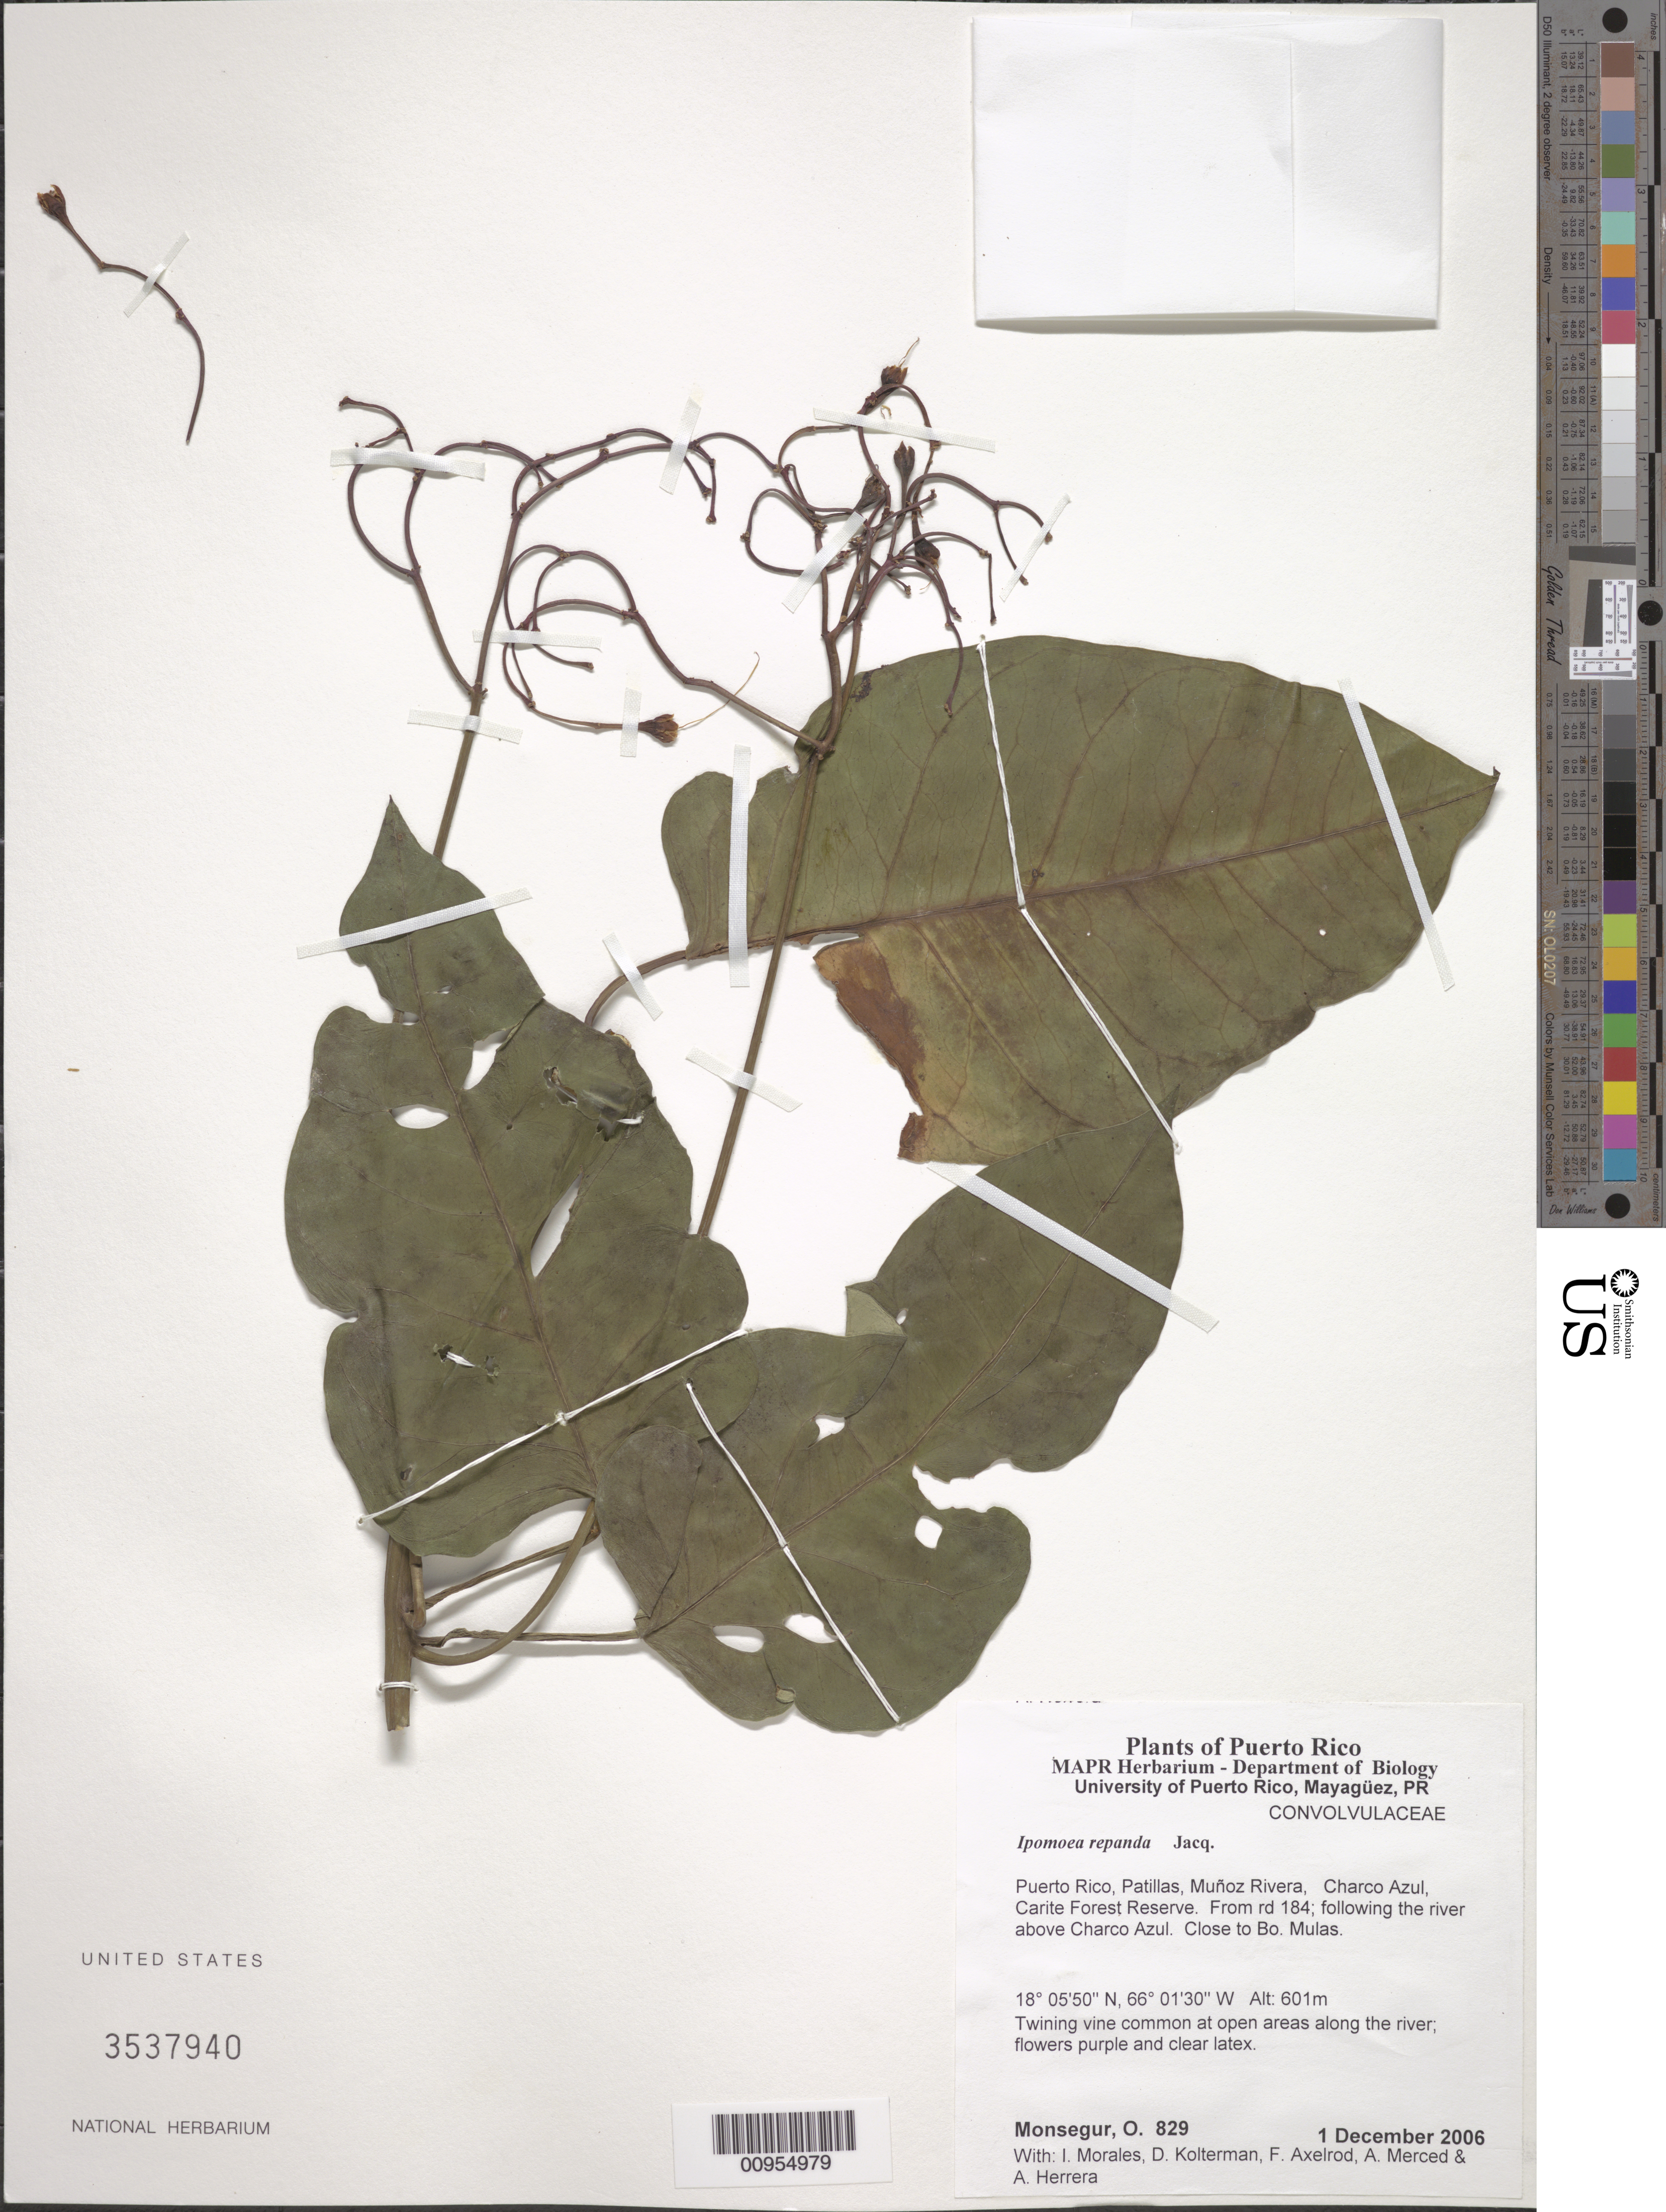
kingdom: Plantae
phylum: Tracheophyta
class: Magnoliopsida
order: Solanales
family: Convolvulaceae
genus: Ipomoea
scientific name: Ipomoea repanda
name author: Jacq.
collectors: O. Monsegur, D. Kolterman, F. S. Axelrod, I. Morales, A. Merced Alejandro & A. Herrera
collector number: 829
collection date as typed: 01 Dec 2006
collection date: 2006-12-01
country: Puerto Rico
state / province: Patillas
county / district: Muñoz Rivera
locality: Carite Forest Reserve. Charco Azul, from rd 184; following the river above Charco Azul. Close to Bo. Mulas.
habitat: Twining vine common at open areas along the river.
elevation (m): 601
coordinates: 18.05504, 66.01295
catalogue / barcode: US 3537940